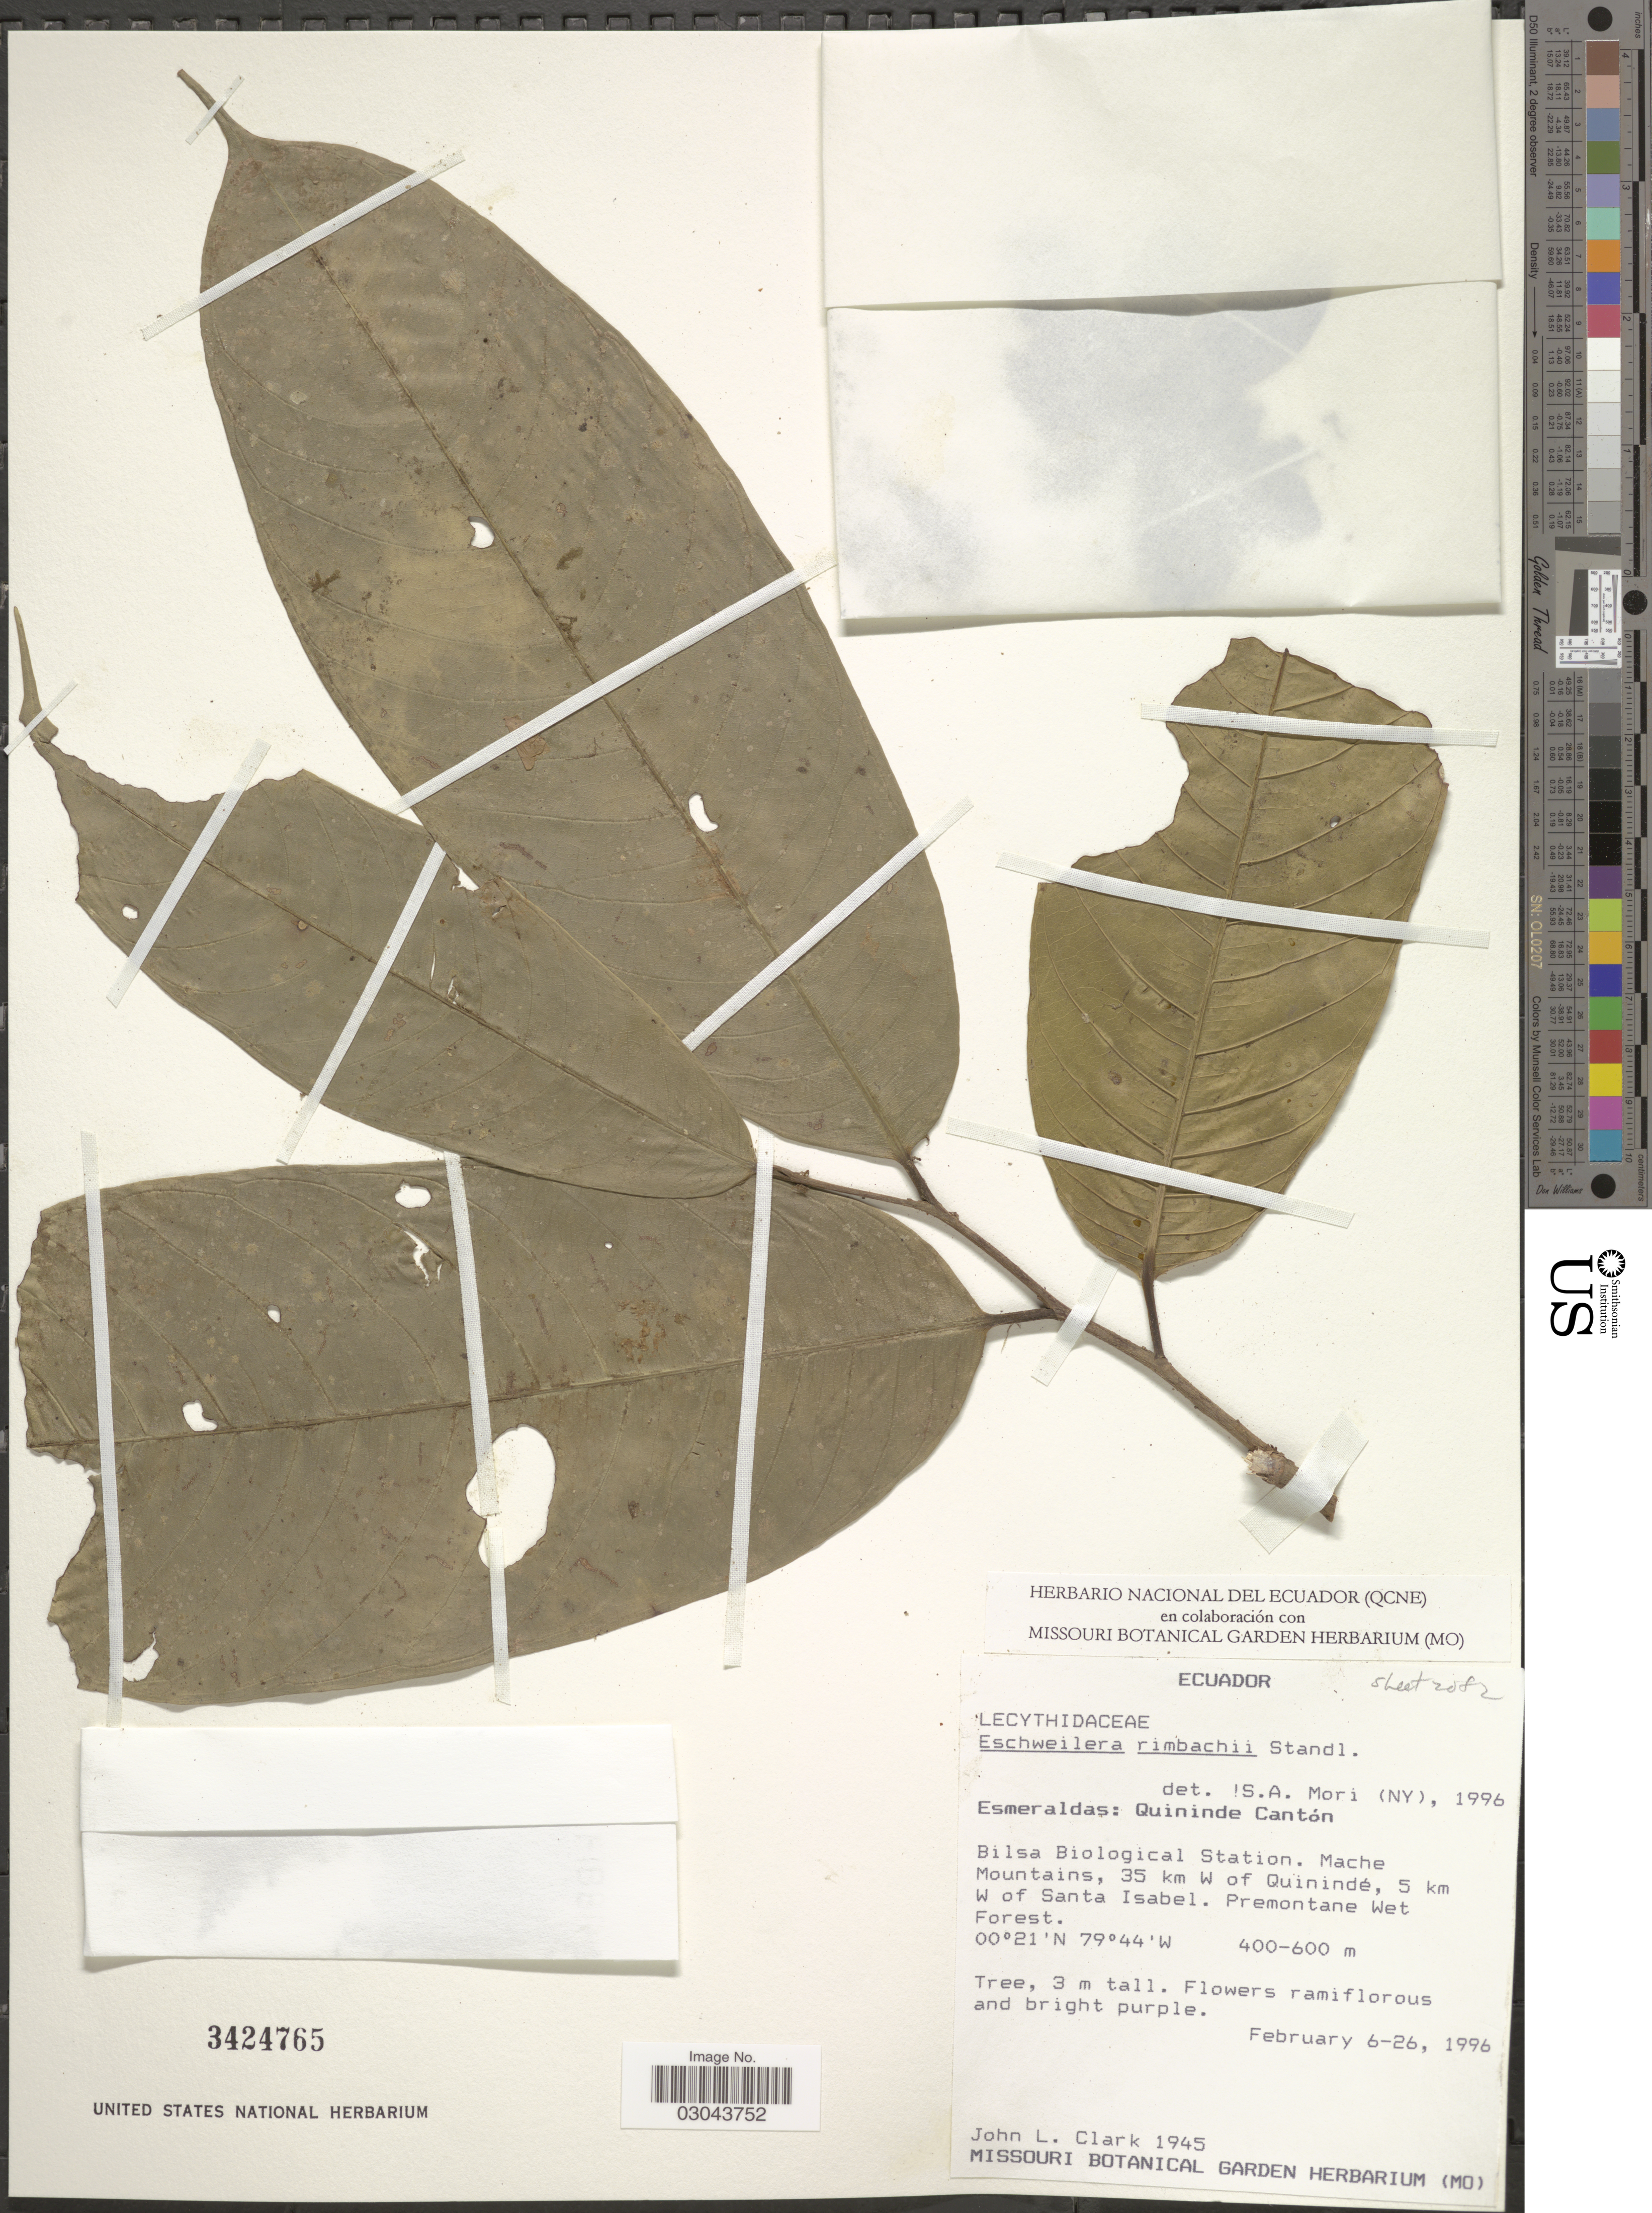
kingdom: Plantae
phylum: Tracheophyta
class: Magnoliopsida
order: Ericales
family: Lecythidaceae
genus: Eschweilera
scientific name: Eschweilera rimbachii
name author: Standl.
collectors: J. L. Clark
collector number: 1945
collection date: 1996-02-06/1996-02-26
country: Ecuador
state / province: Esmeraldas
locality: Quininde Cantón. Bilsa Biological Station. Mache Mountains, 35 km W of Quinindé, 5 km W of Santa Isabel.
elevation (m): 400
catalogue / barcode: US 3424765